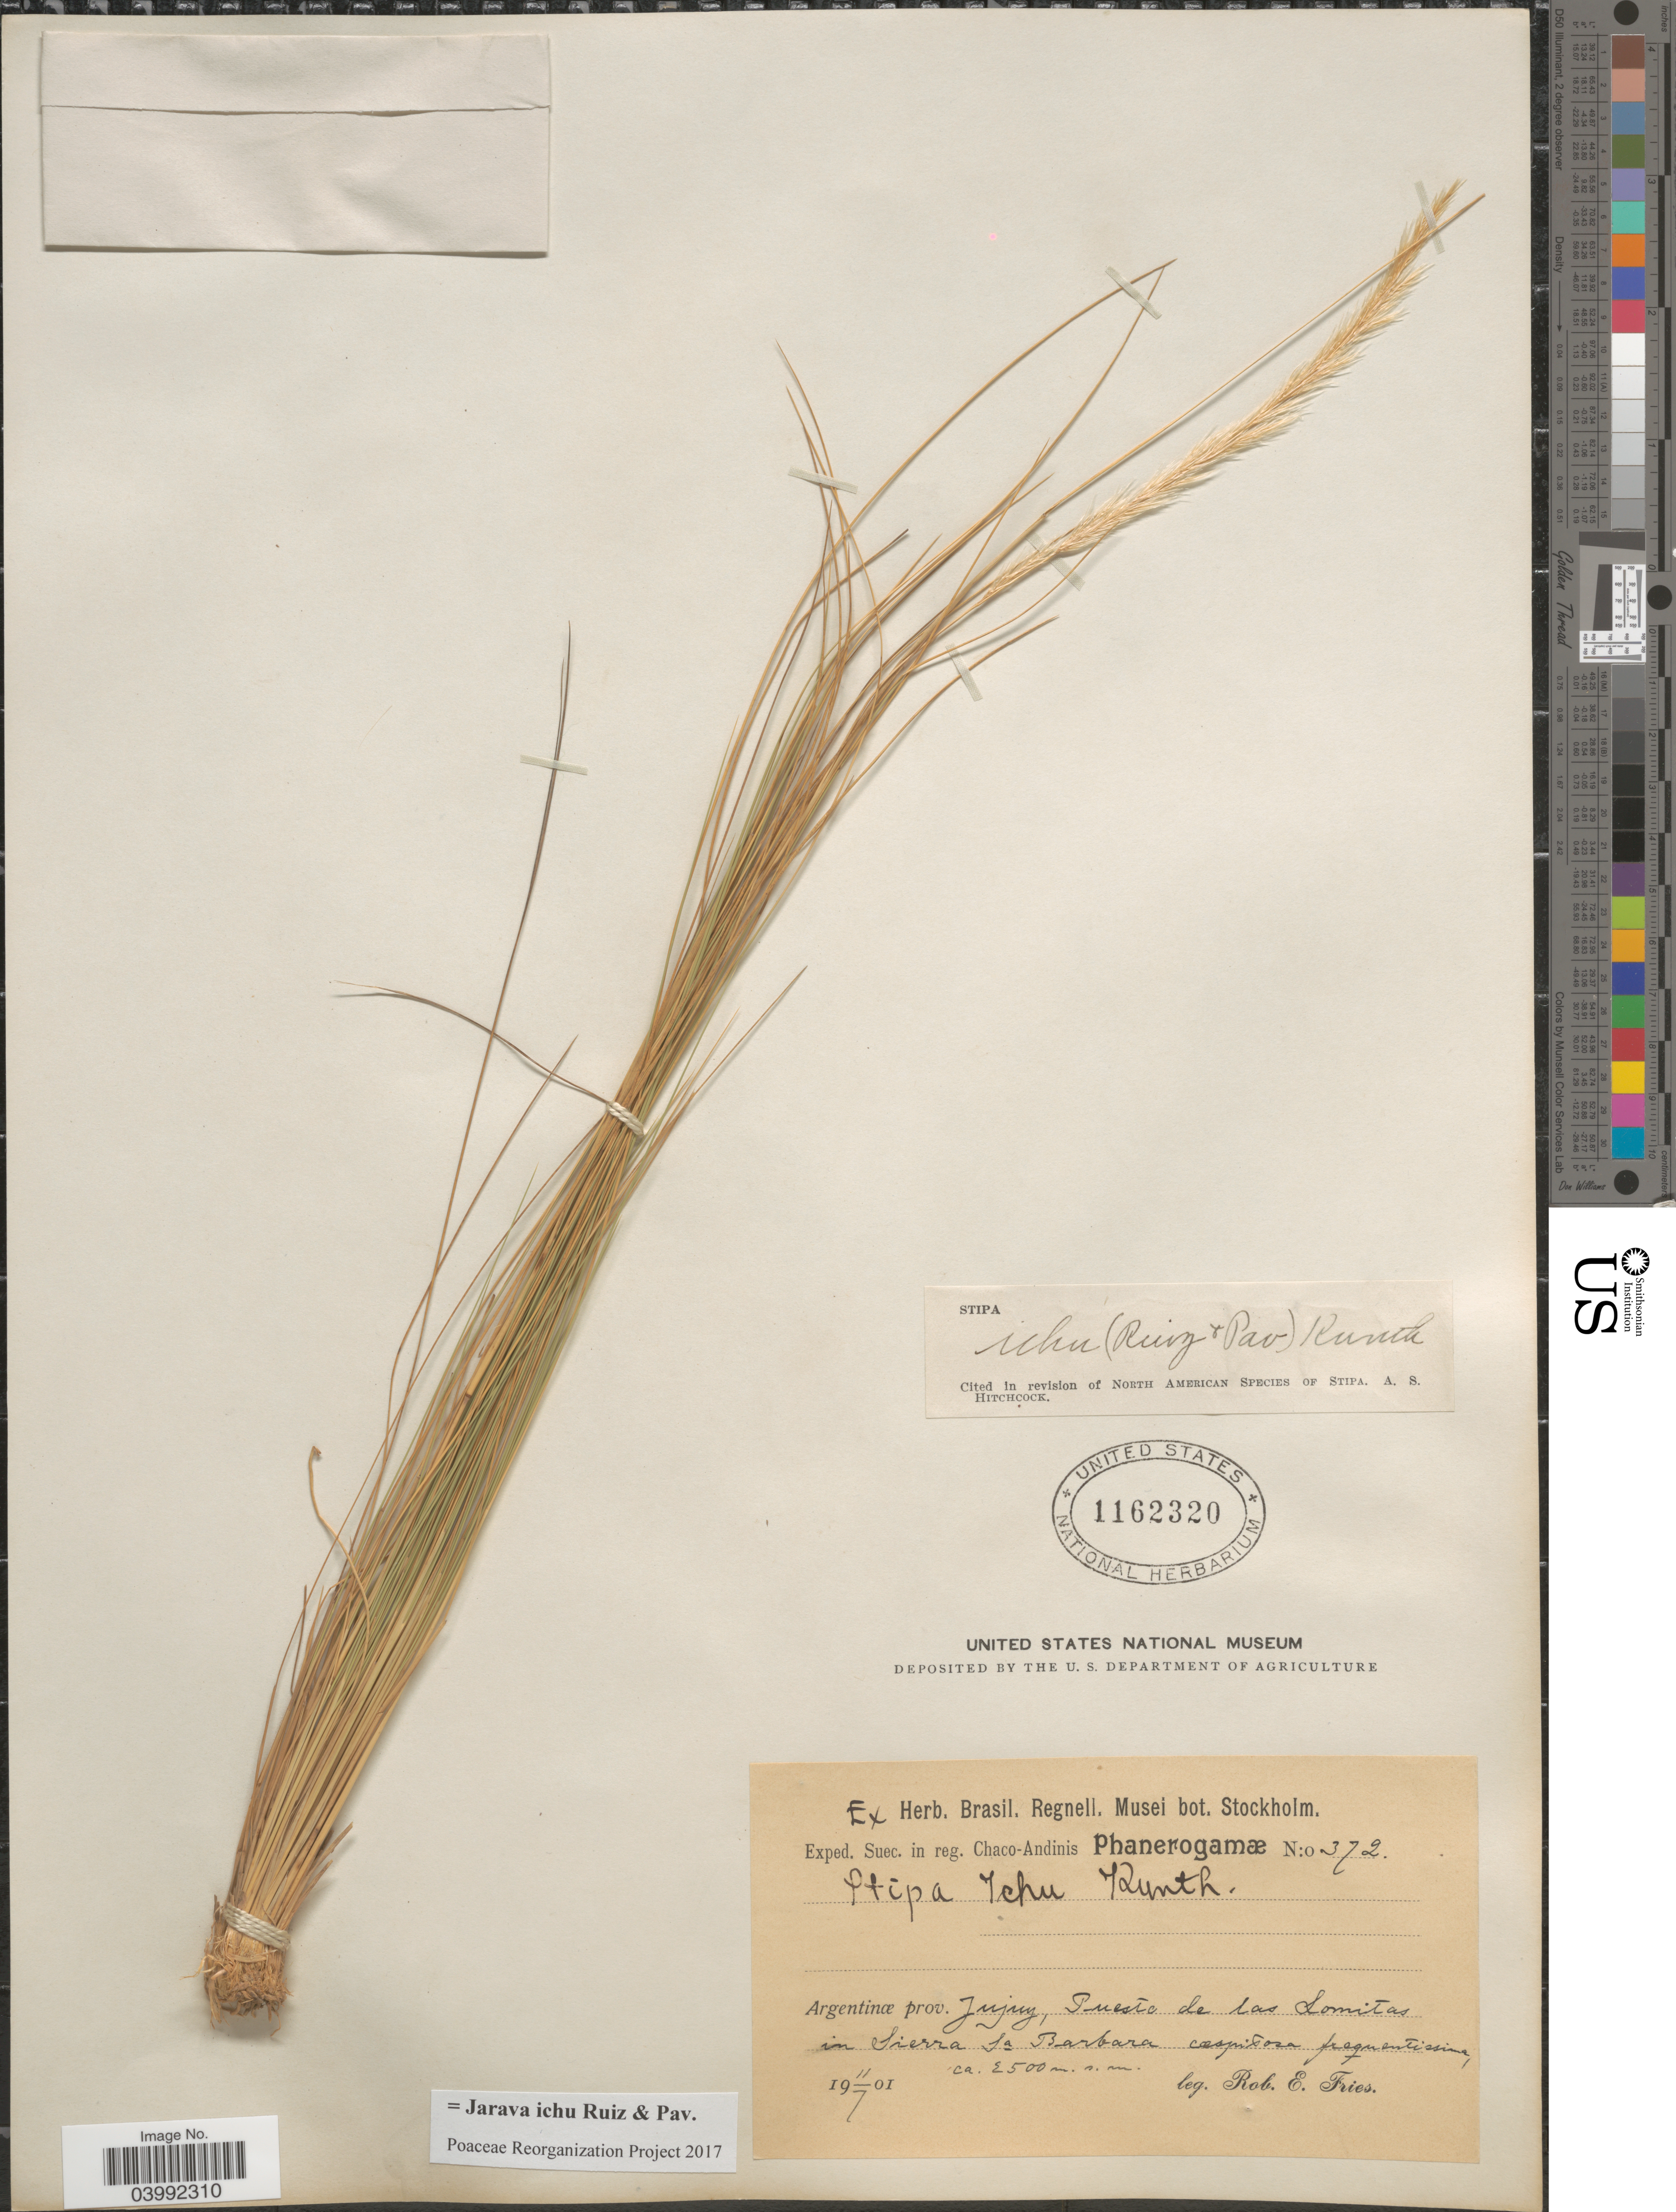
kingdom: Plantae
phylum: Tracheophyta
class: Liliopsida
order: Poales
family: Poaceae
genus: Jarava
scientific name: Jarava ichu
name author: Ruiz & Pav.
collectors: R. E. Fries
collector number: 372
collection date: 1901-07-11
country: Argentina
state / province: Jujuy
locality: In reg. Chaco-Andinis. Puesto de las Lomitas in Sierra Sa Barbara.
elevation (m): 2500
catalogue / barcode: US 1162320